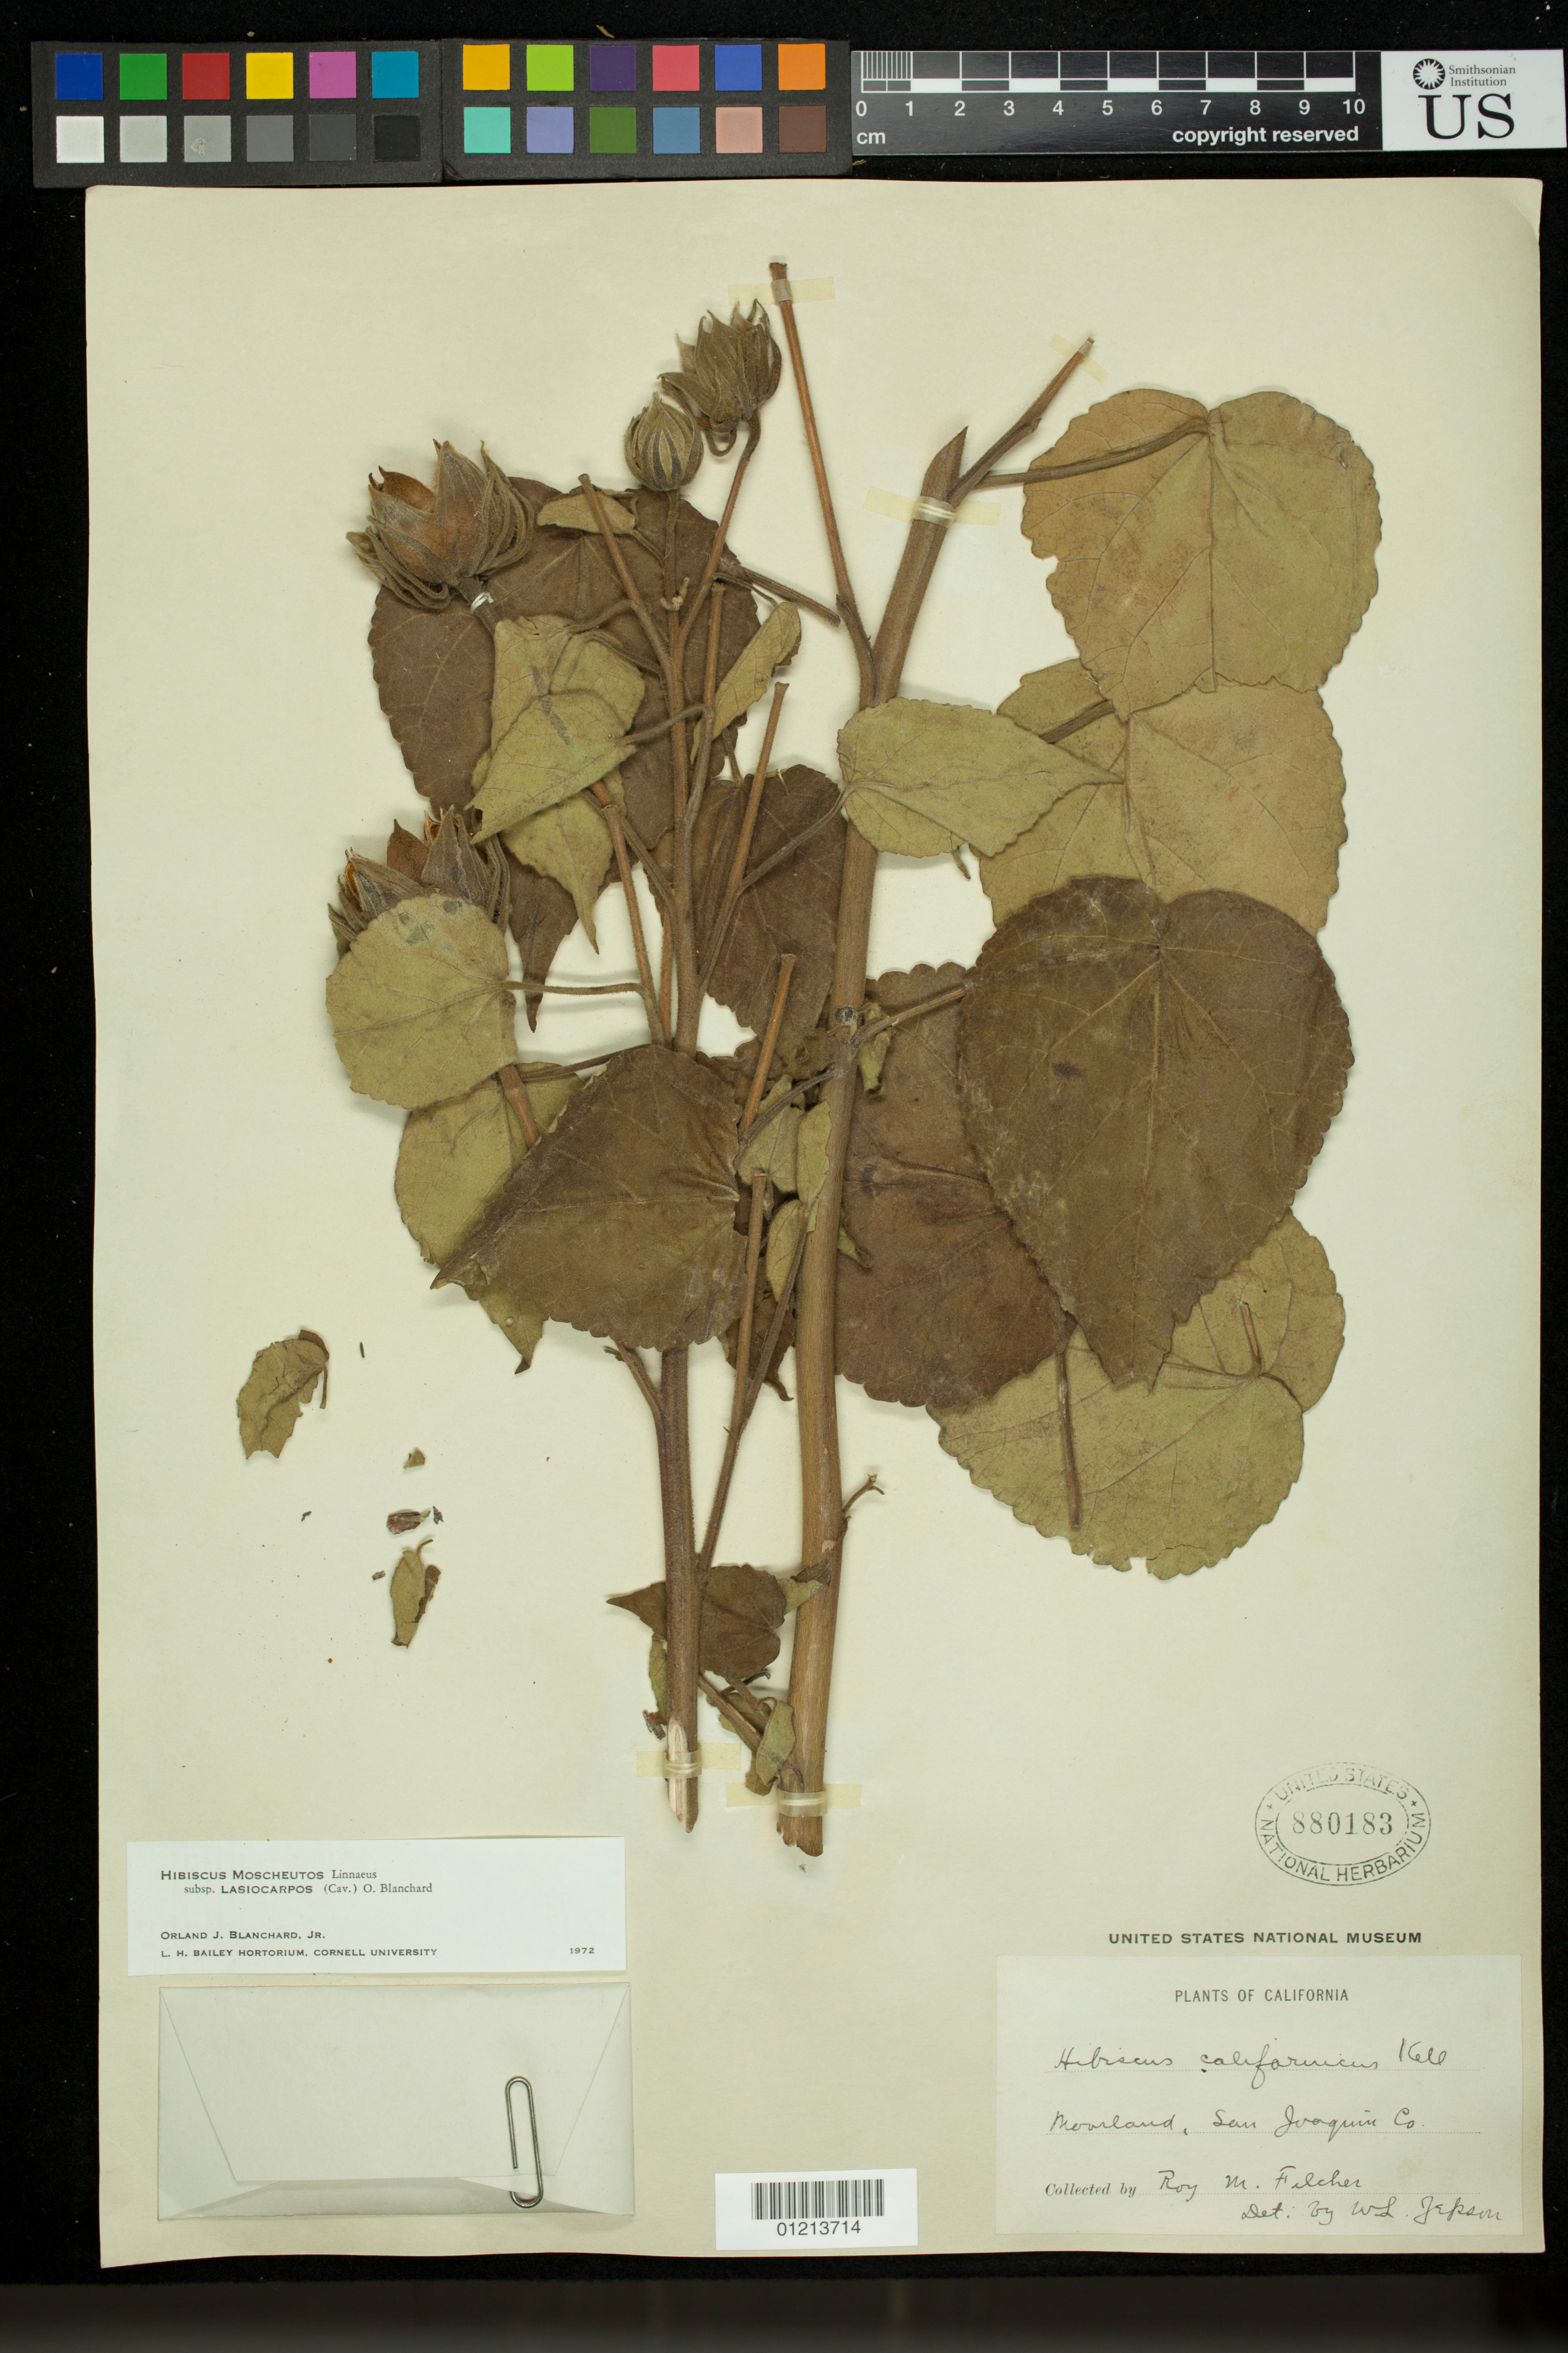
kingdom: Plantae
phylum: Tracheophyta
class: Magnoliopsida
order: Malvales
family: Malvaceae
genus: Hibiscus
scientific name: Hibiscus moscheutos subsp. lasiocarpos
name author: (Cav.) O.J. Blanch.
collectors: R. M. Filcher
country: United States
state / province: California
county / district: San Joaquin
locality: Moorland, San Joaquin Co.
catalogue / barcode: US 880183